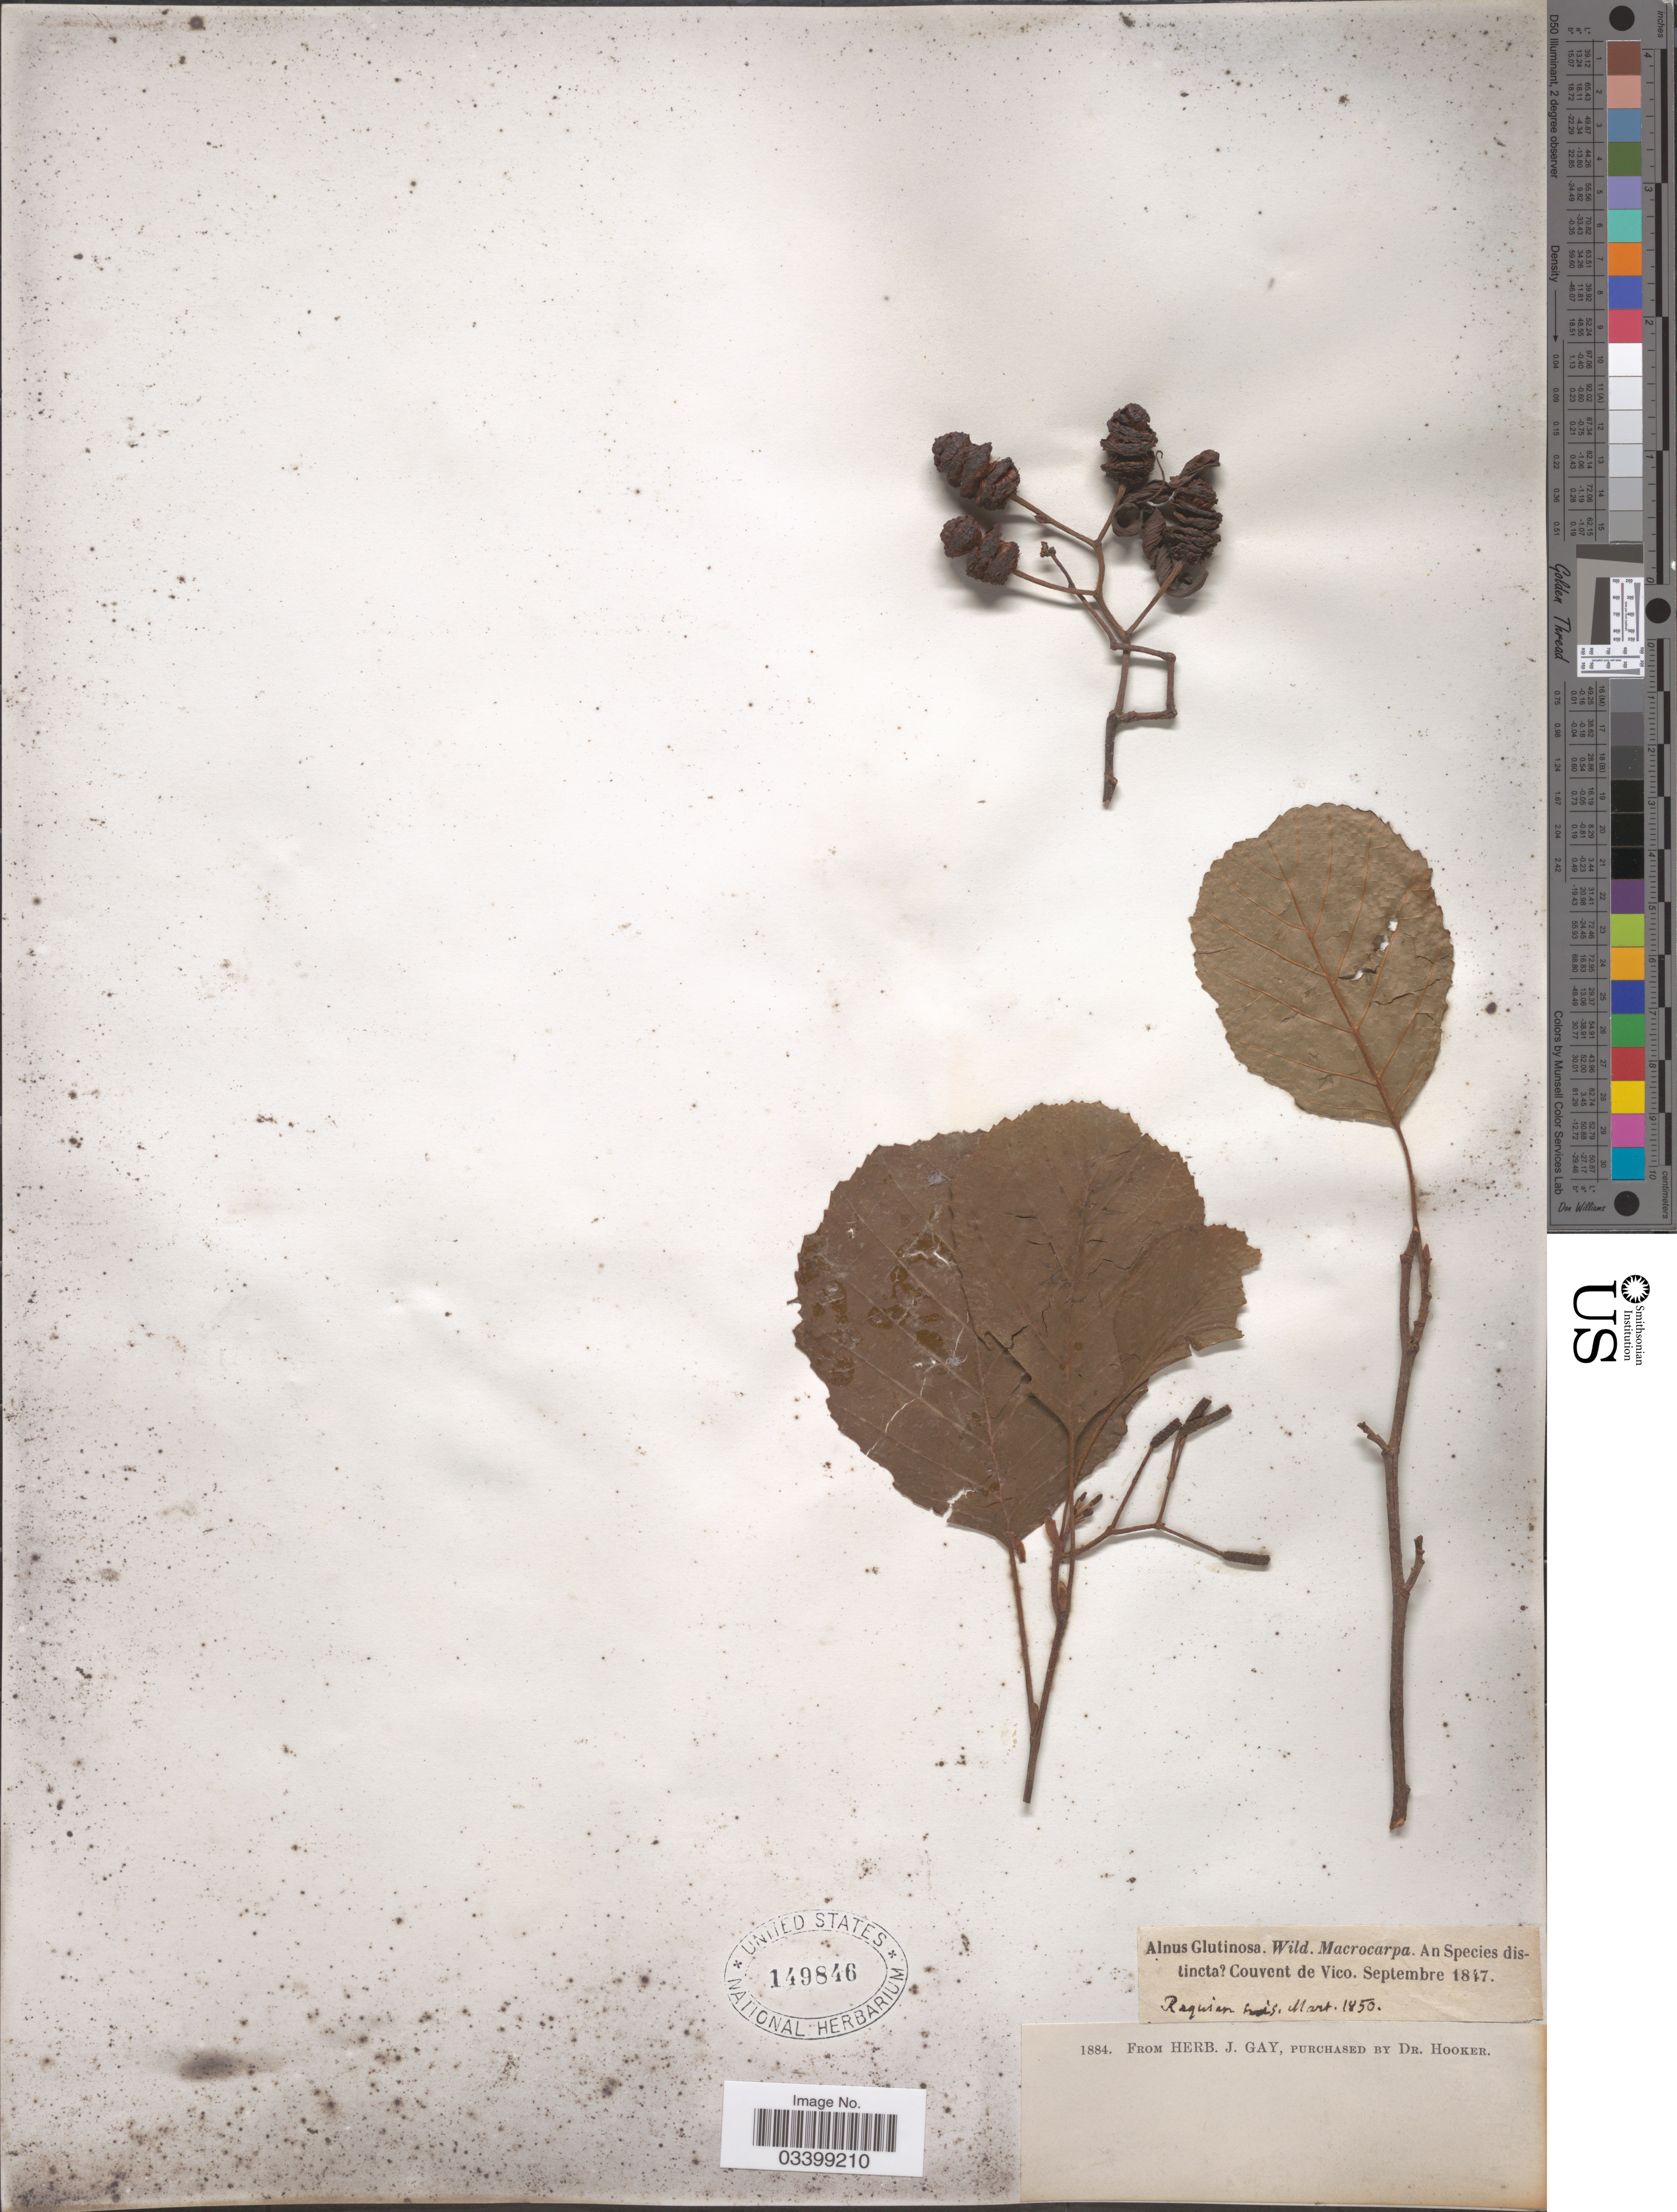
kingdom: Plantae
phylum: Tracheophyta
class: Magnoliopsida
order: Fagales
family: Betulaceae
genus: Alnus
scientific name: Alnus glutinosa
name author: (L.) Gaertn.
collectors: ex herb. J. Gay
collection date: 1847-09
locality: Raqusan [interpreted]. [unsure placement]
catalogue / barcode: US 149846